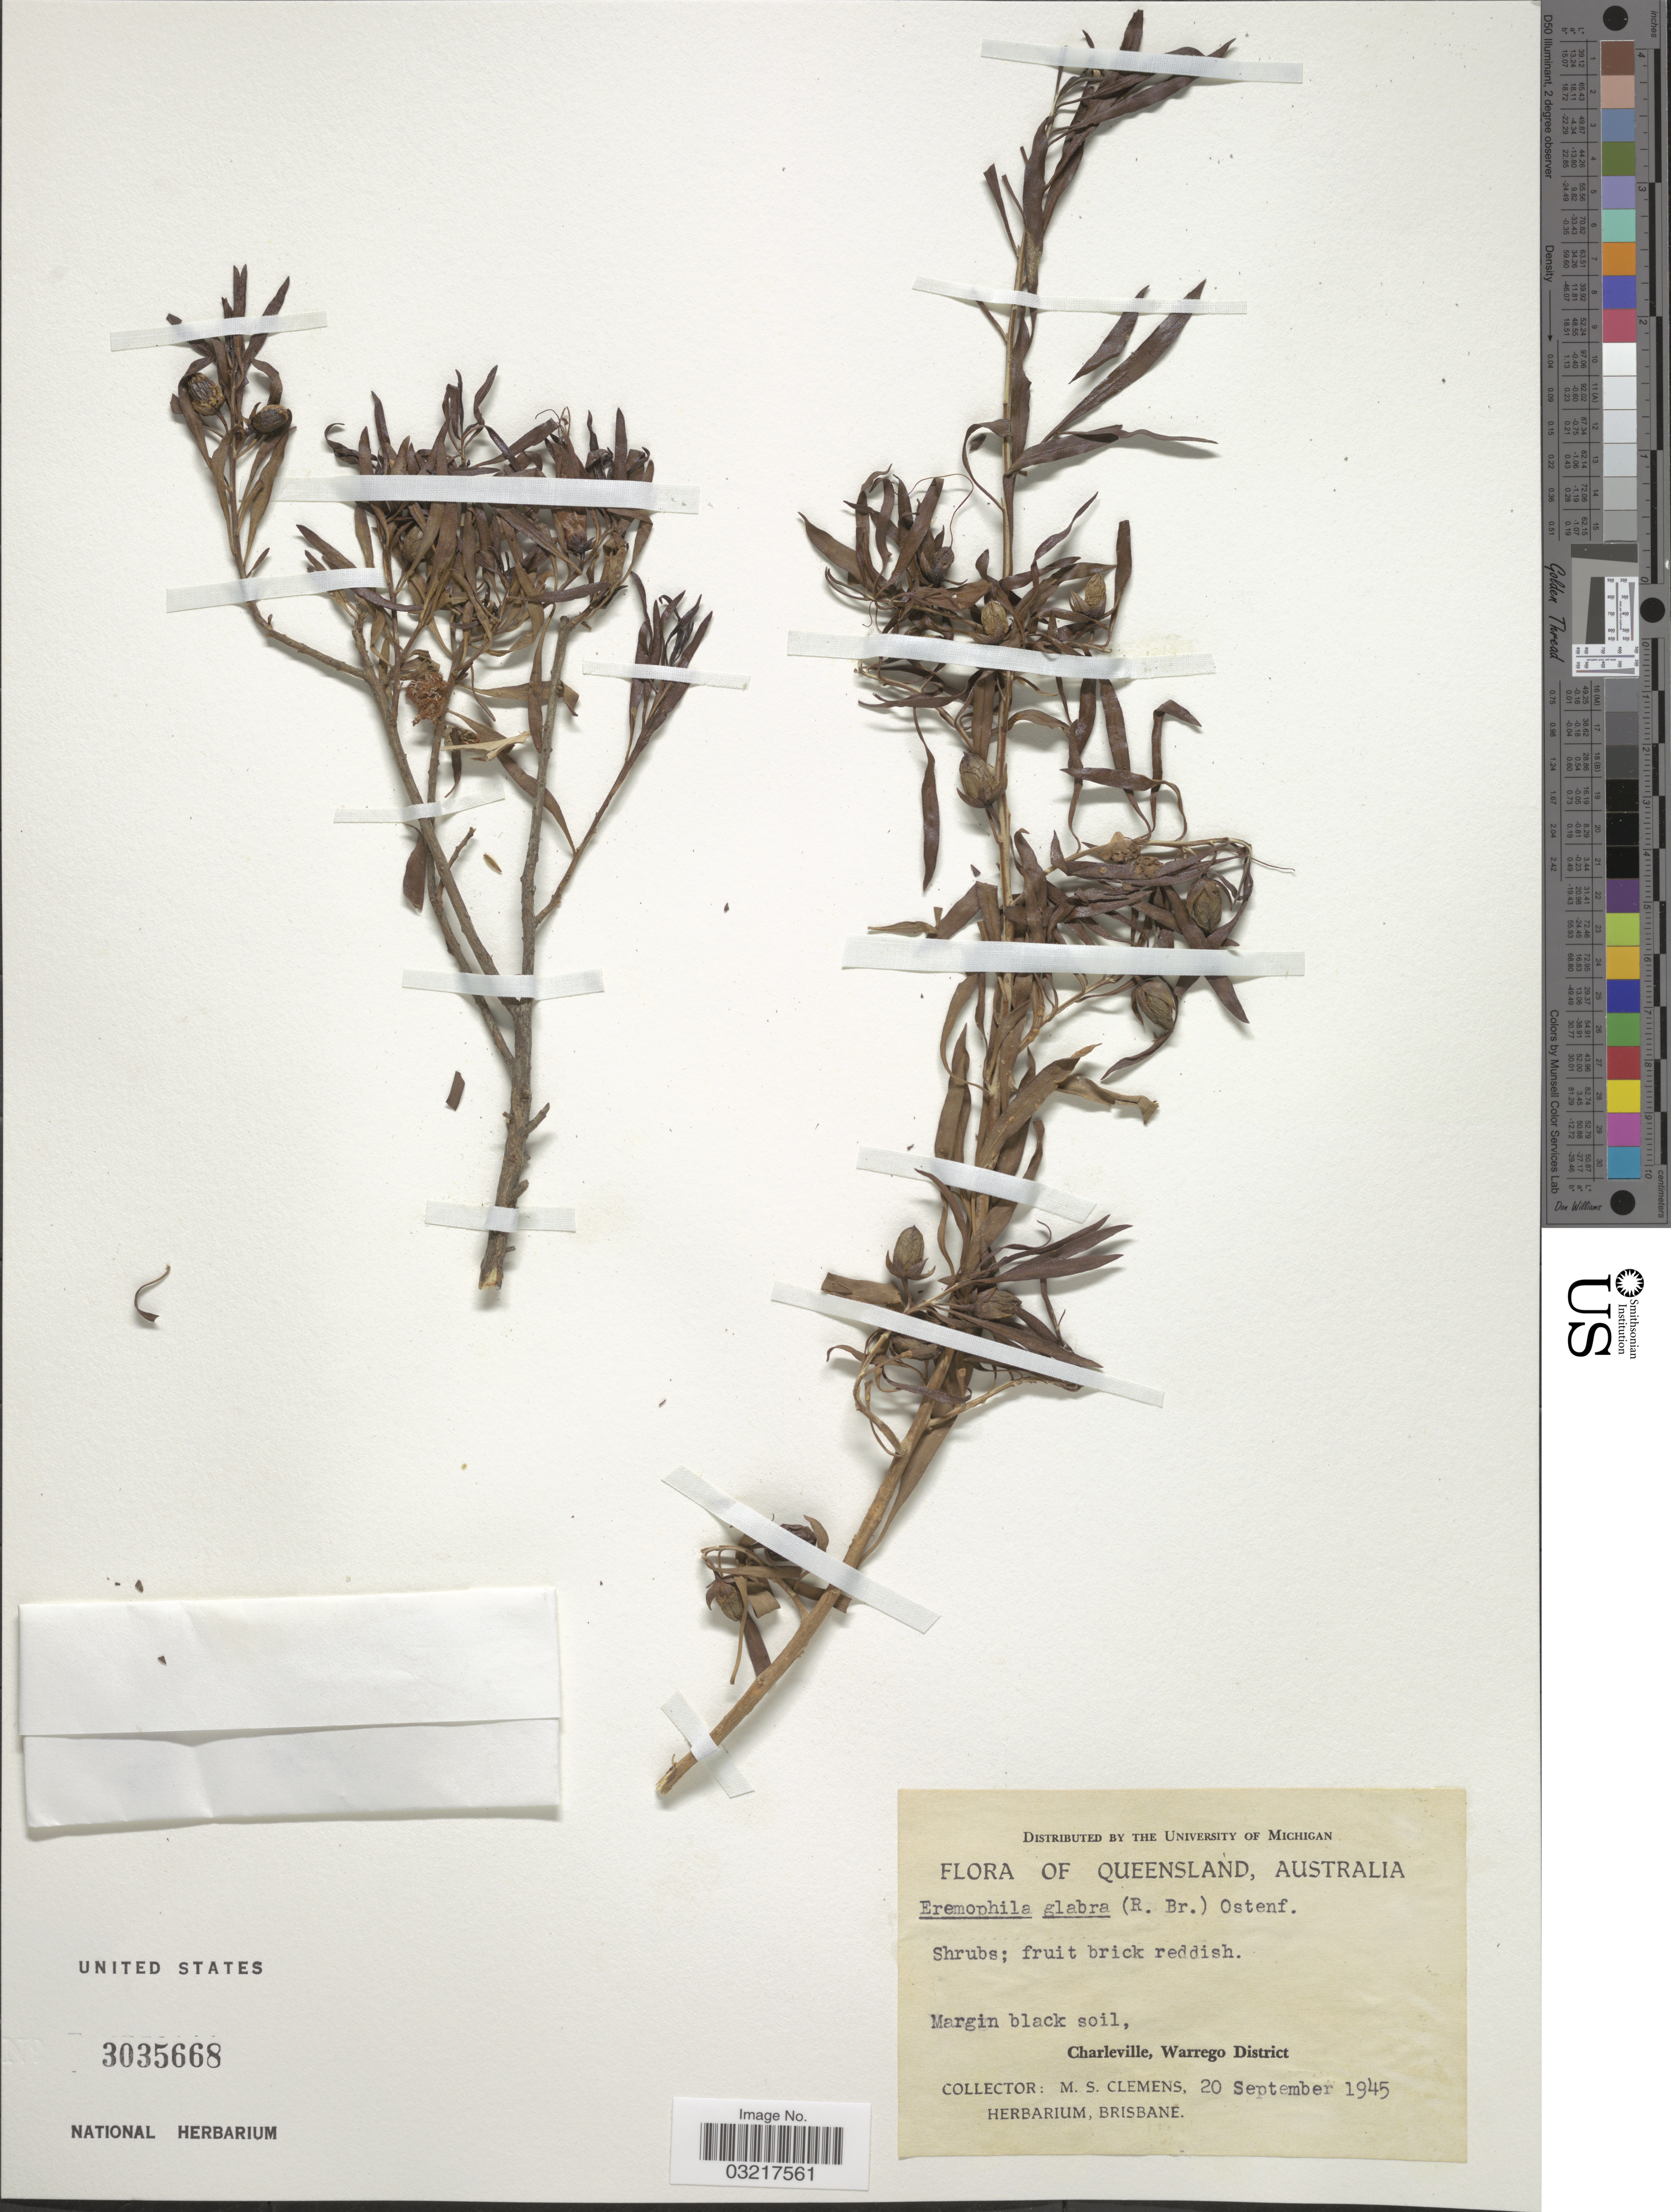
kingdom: Plantae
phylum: Tracheophyta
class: Magnoliopsida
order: Lamiales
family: Scrophulariaceae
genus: Eremophila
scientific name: Eremophila glabra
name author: (R. Br.) Ostenf.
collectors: M. S. Clemens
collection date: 1945-09-20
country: Australia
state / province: Queensland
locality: Charleville, Warrego District.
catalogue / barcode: US 3035668